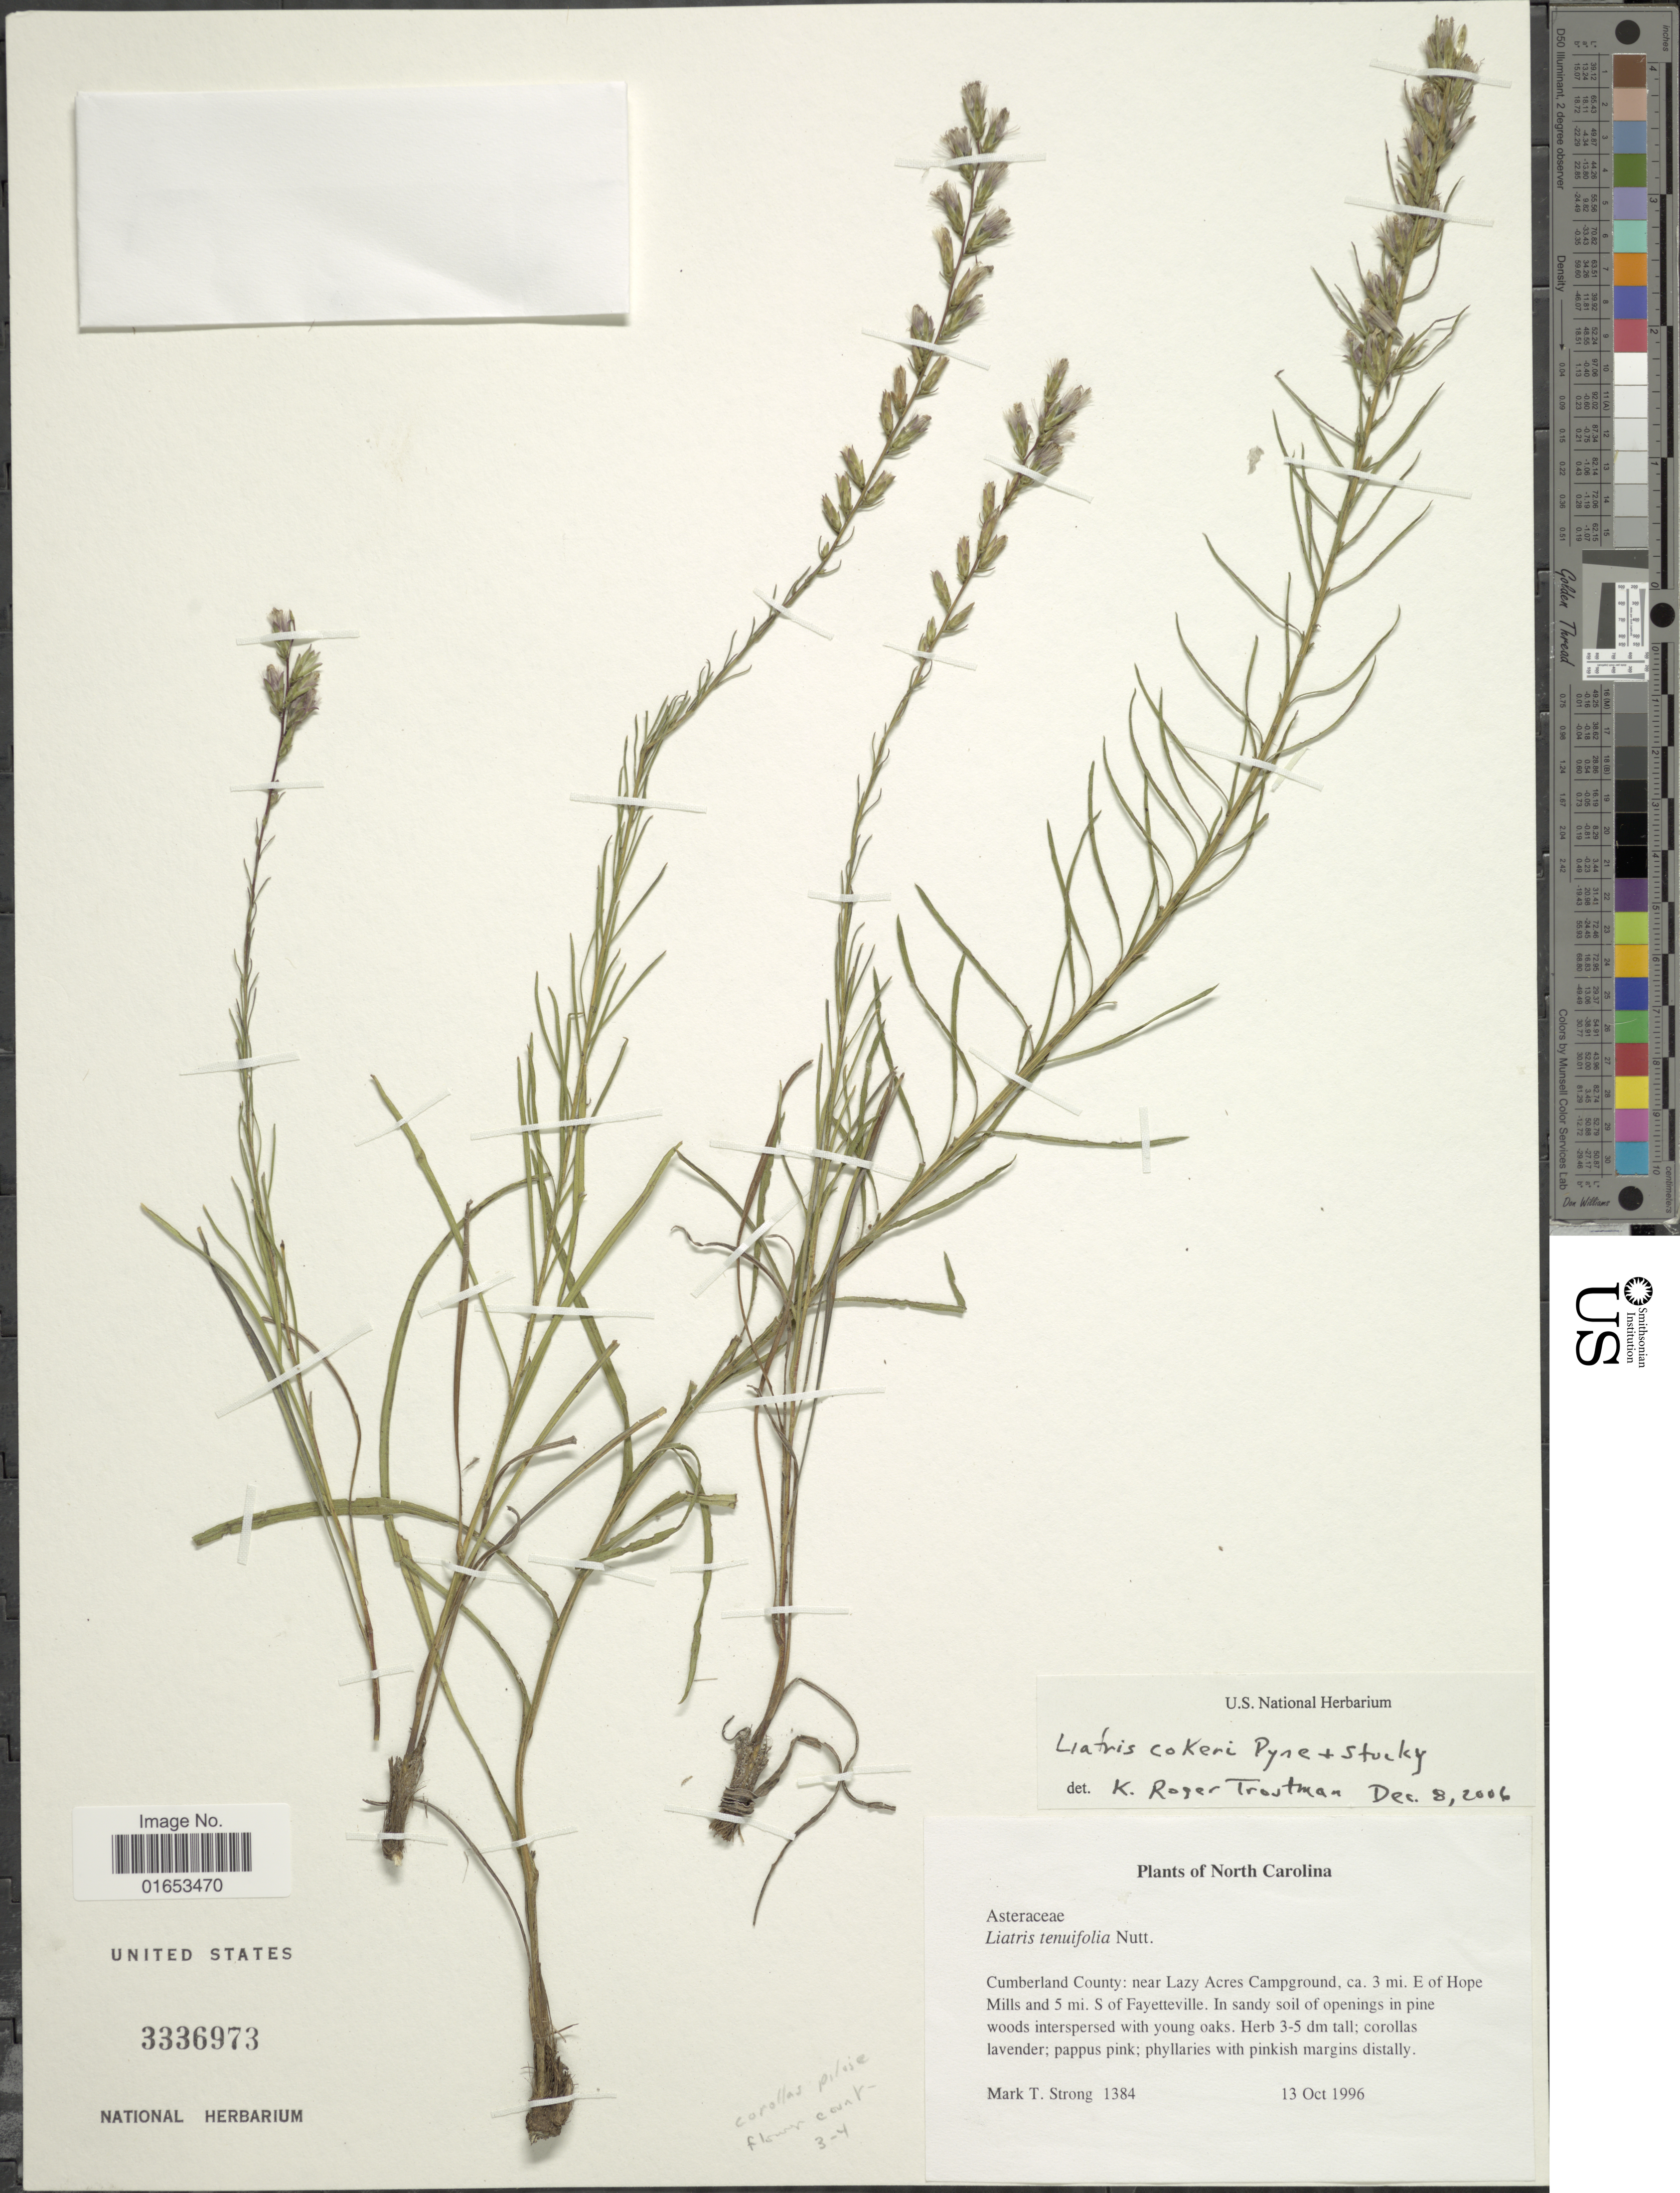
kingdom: Plantae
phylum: Tracheophyta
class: Magnoliopsida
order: Asterales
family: Asteraceae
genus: Liatris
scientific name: Liatris cokeri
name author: Pyne & Stucky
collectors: M. T. Strong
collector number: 1384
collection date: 1996-10-13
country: United States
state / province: North Carolina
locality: Cumberland County: near Lazy Acres Campground, ca. 3 mi. E. of Hope Mills and 5 mi.S of Fayetteville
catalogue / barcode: US 3336973